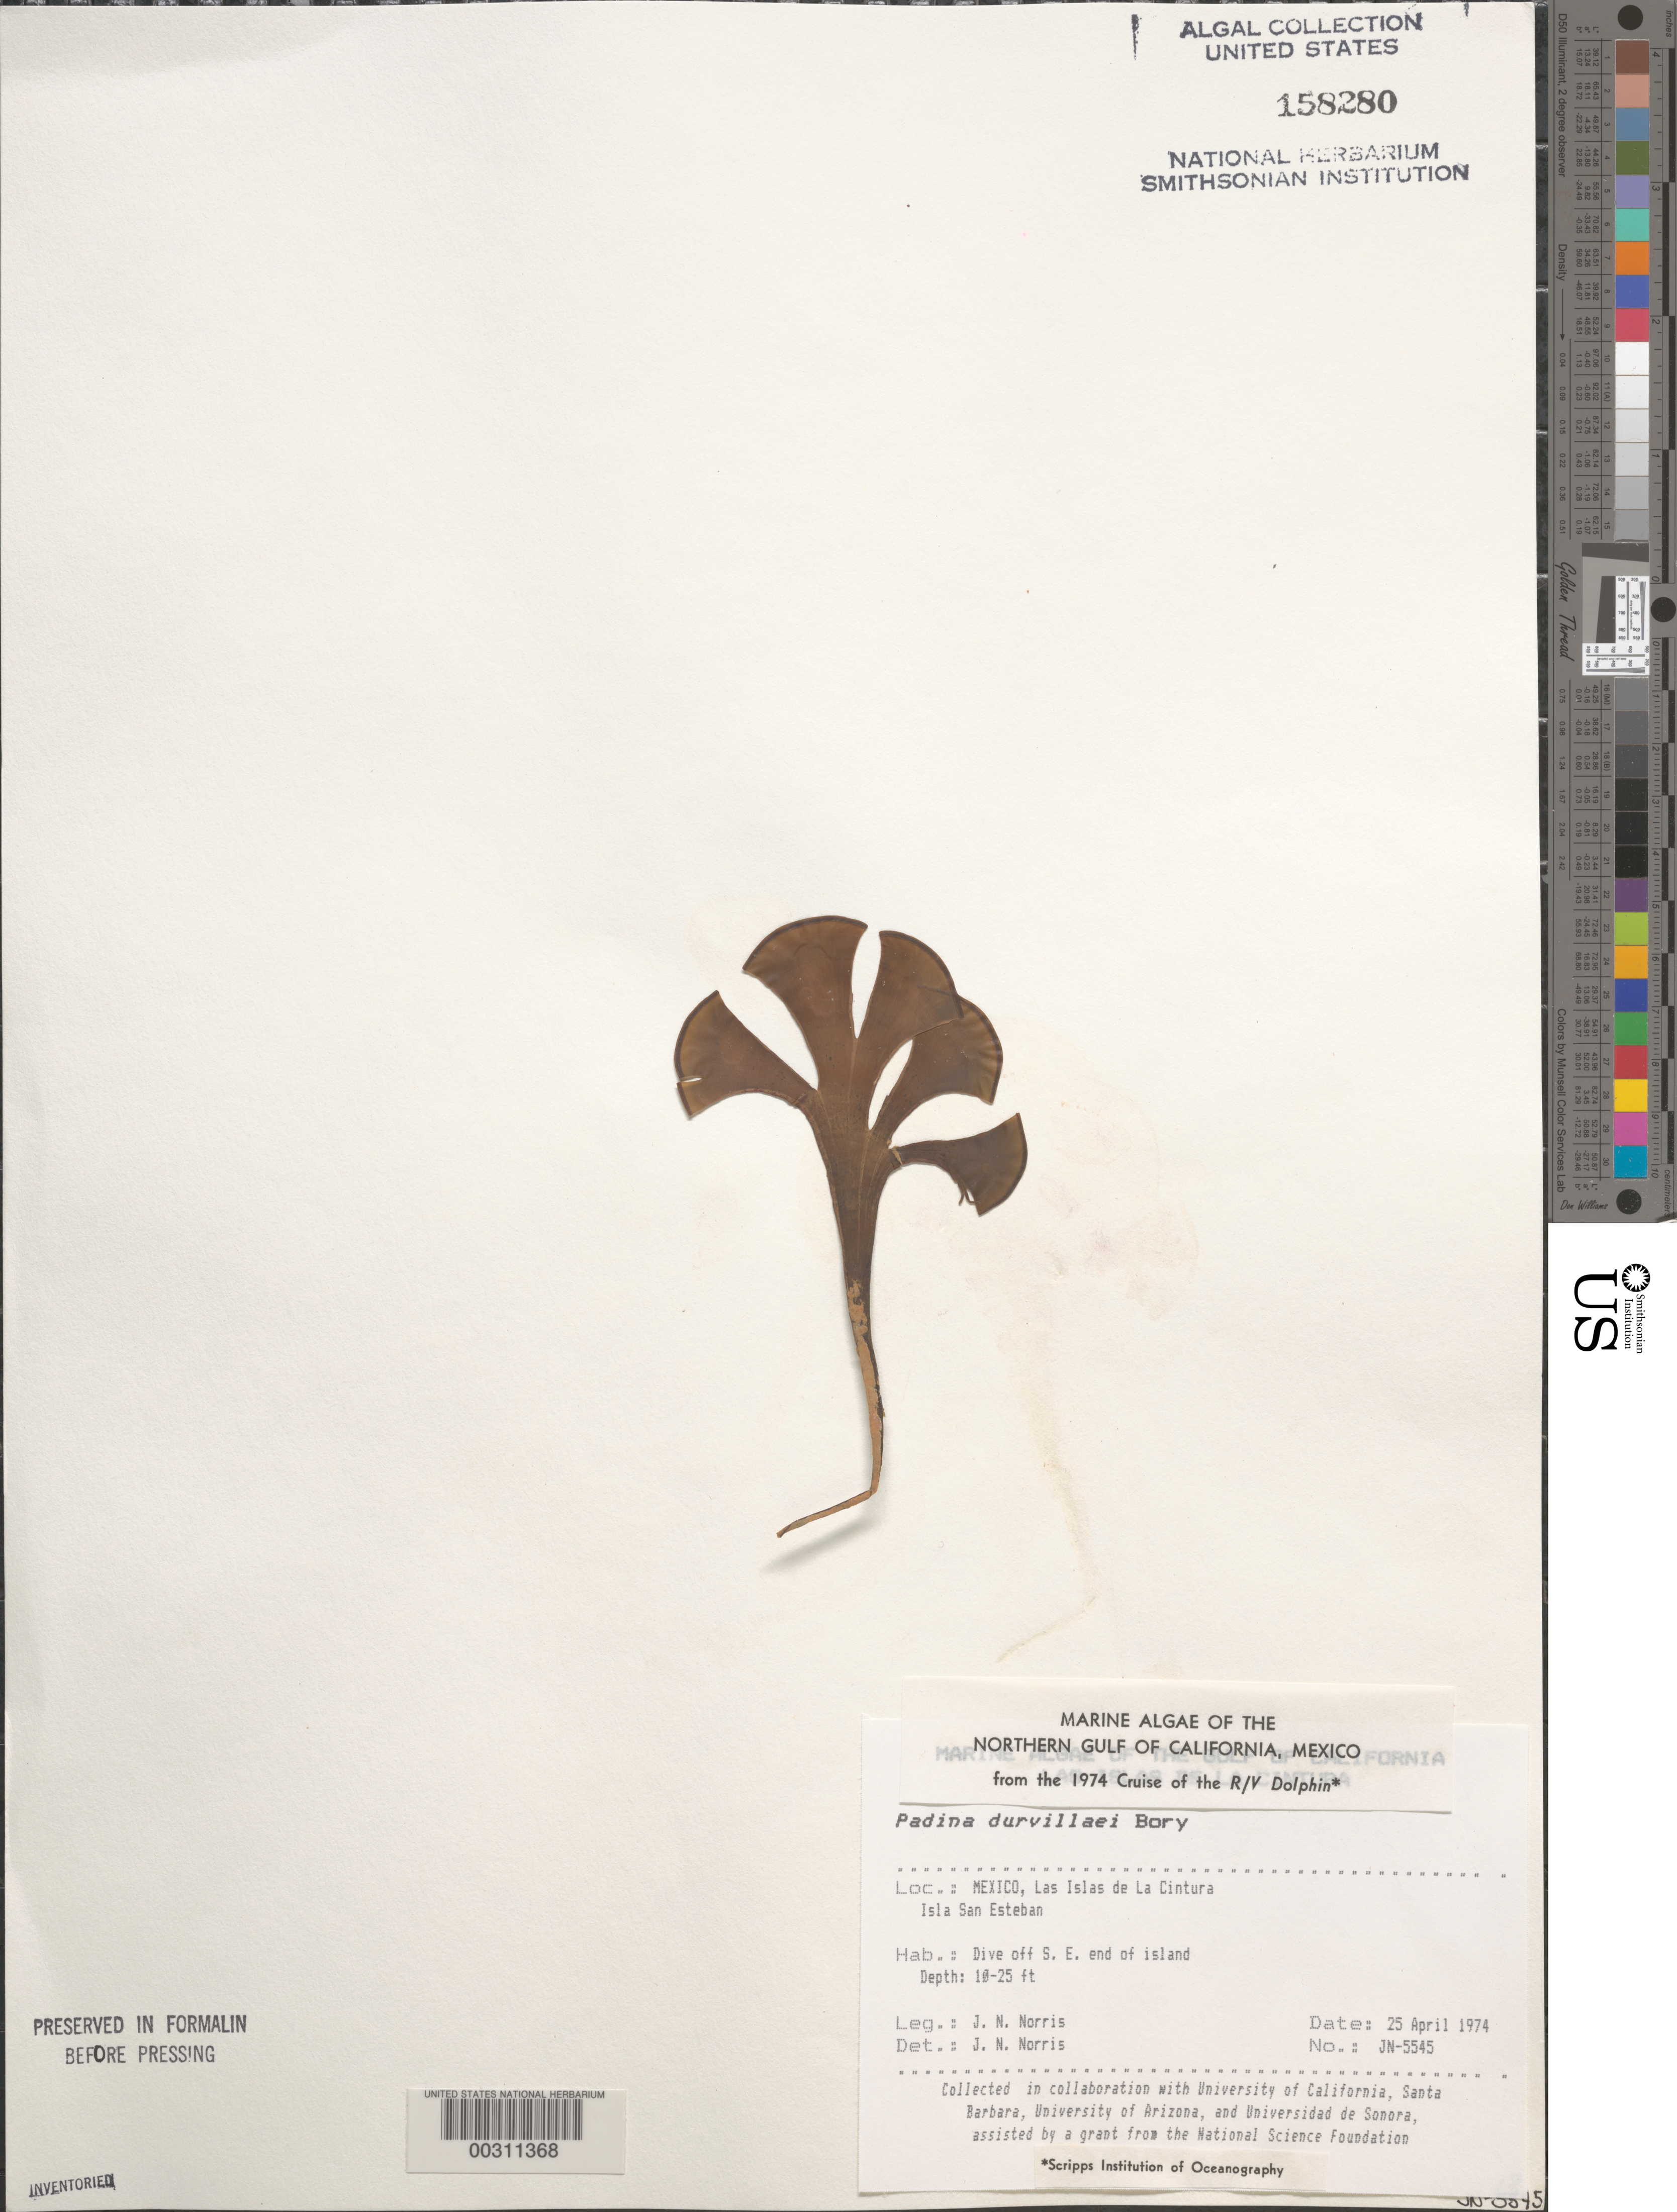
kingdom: Chromista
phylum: Ochrophyta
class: Phaeophyceae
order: Dictyotales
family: Dictyotaceae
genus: Padina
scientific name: Padina durvillaei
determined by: Norris, James N.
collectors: J. N. Norris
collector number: JN-5545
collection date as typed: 25 Apr 1974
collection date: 1974-04-25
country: Mexico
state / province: Baja California Norte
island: Isla San Esteban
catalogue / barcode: US 158280